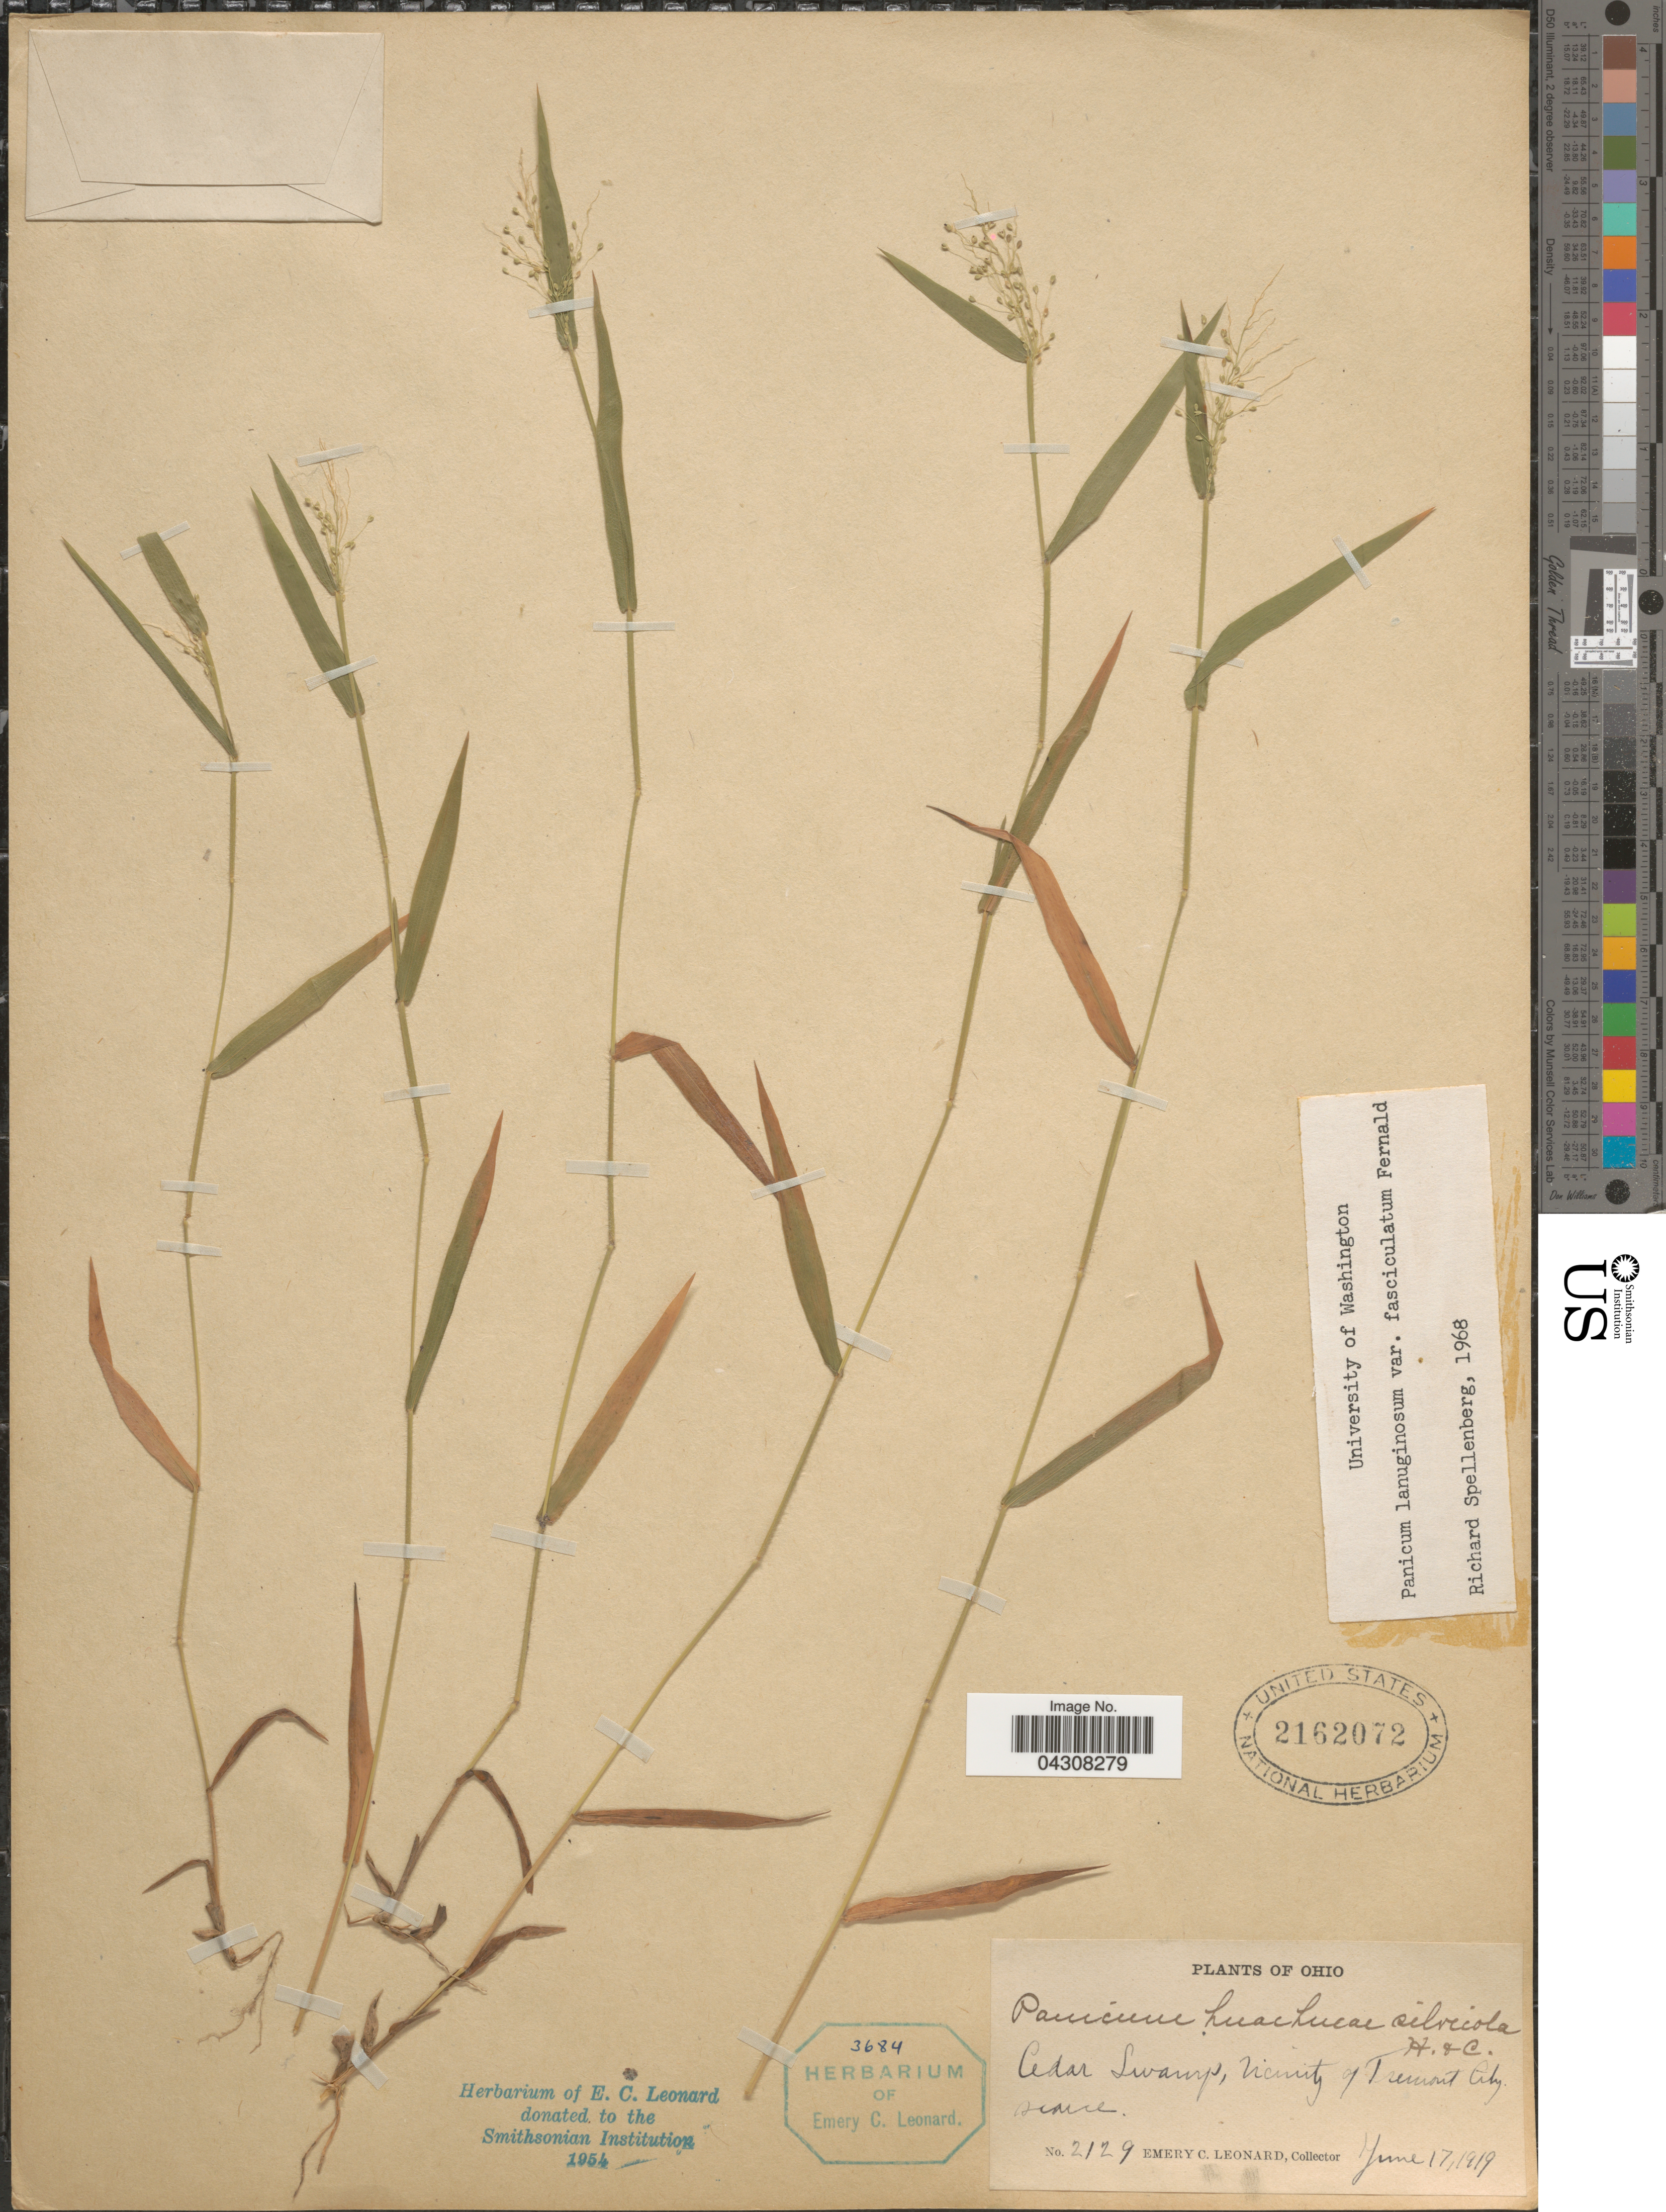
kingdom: Plantae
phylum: Tracheophyta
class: Liliopsida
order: Poales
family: Poaceae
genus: Dichanthelium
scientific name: Dichanthelium acuminatum var. acuminatum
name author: (Sw.) Gould & C.A. Clark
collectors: E. C. Leonard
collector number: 2129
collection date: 1919-06-17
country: United States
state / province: Ohio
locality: Cedar Swamp, vicinity of Tremont City scarce.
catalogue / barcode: US 2162072